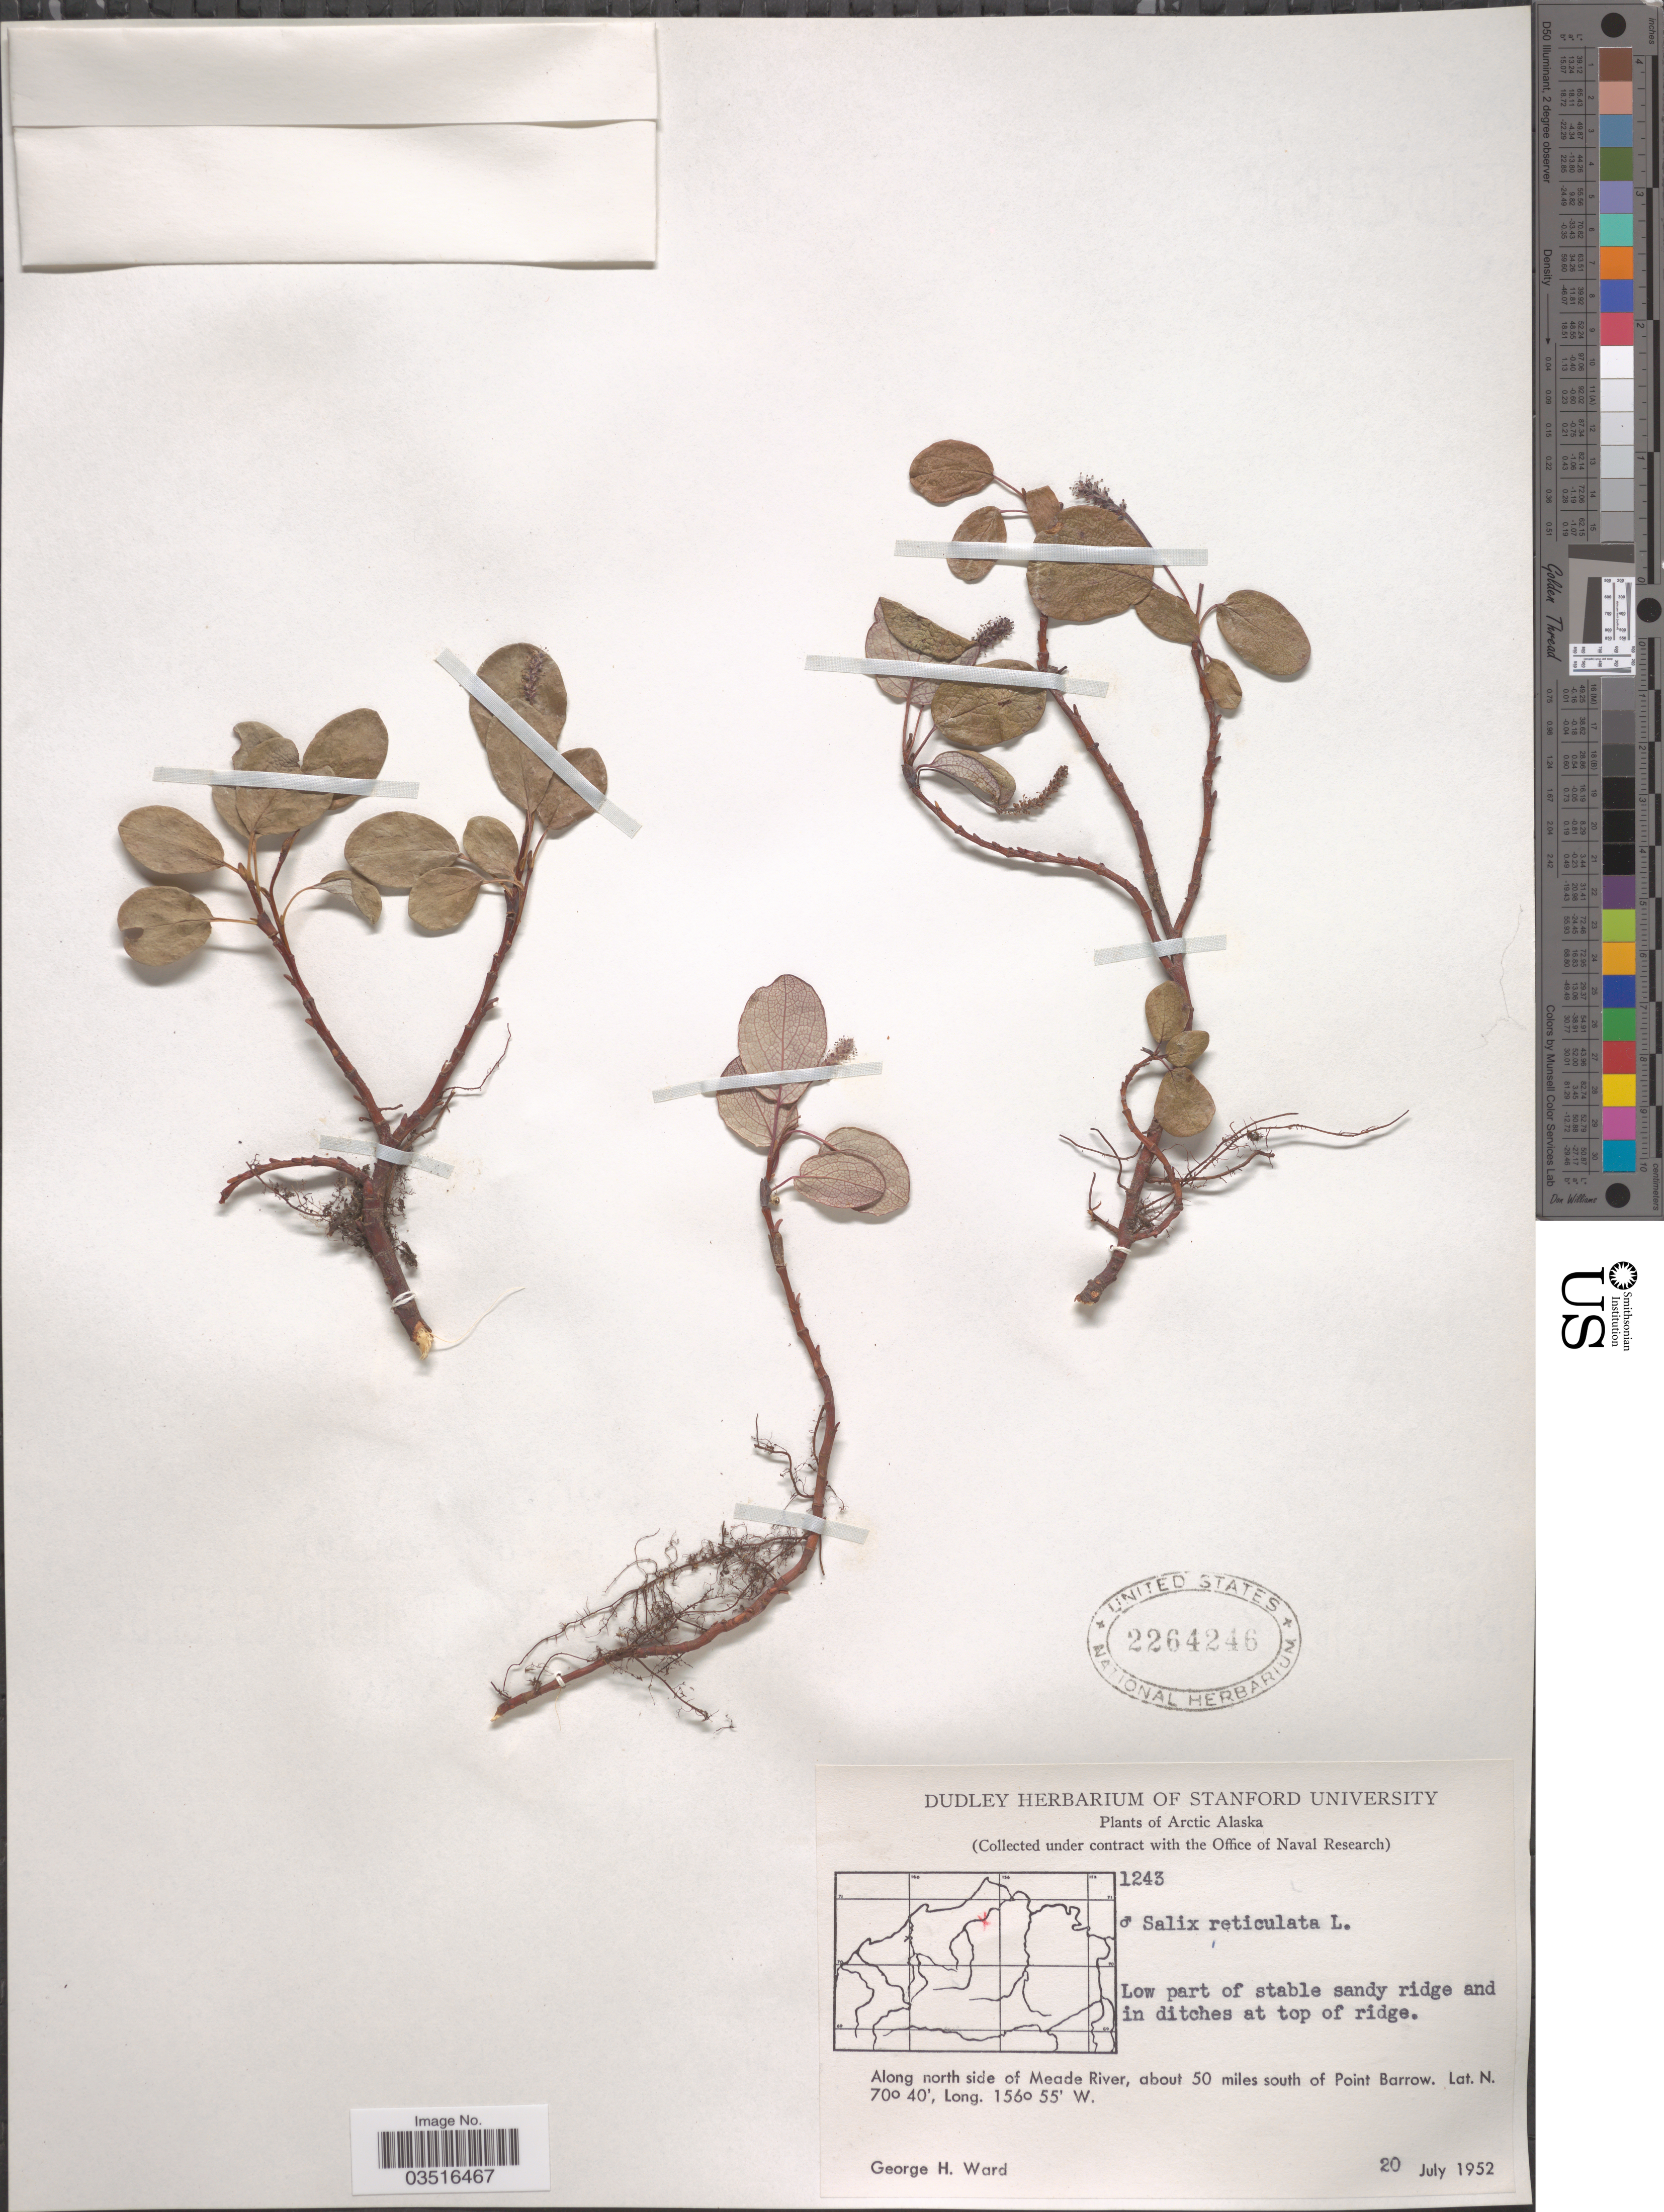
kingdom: Plantae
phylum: Tracheophyta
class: Magnoliopsida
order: Malpighiales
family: Salicaceae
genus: Salix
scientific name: Salix reticulata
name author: L.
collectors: G. H. Ward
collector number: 1243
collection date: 1952-07-20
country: United States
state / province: Alaska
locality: Arctic Alaska. Along north side of Meade River, about 50 miles south of Point Barrow.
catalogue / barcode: US 2264246